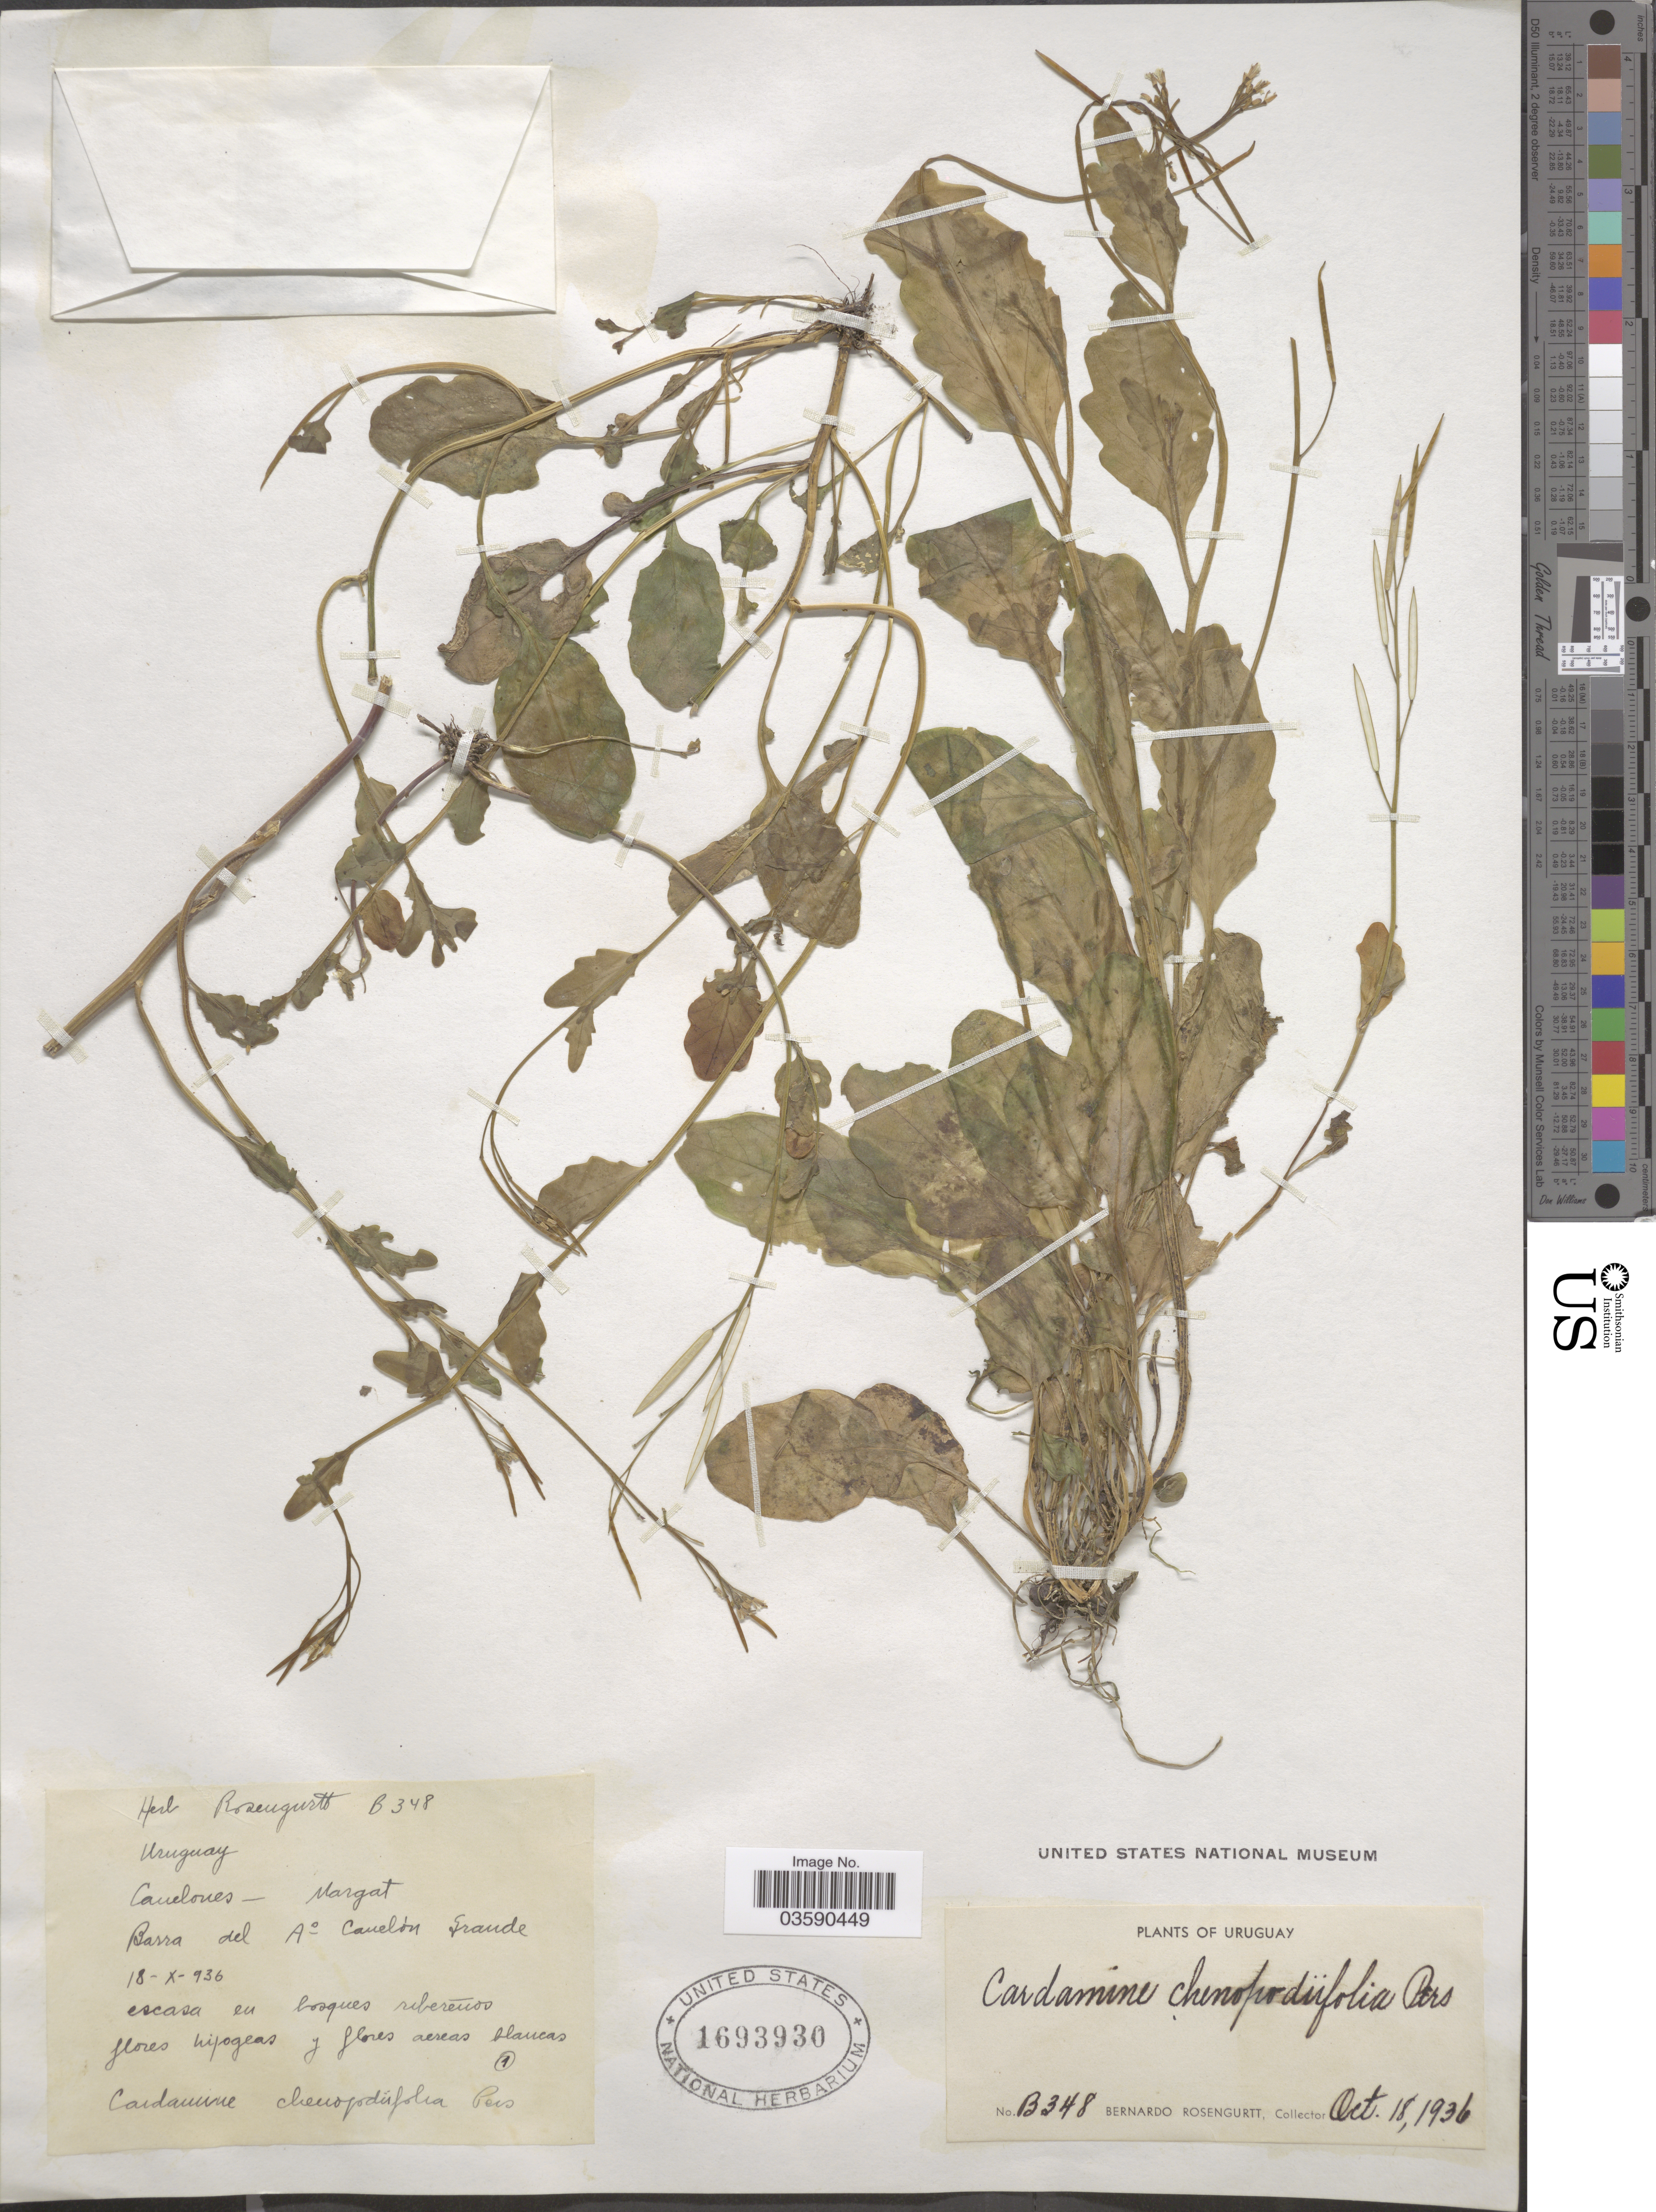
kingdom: Plantae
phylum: Tracheophyta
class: Magnoliopsida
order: Brassicales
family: Brassicaceae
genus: Cardamine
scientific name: Cardamine chenopodifolia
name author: Pers.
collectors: B. Rosengurtt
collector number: B348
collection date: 1936-10-18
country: Uruguay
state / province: Canelones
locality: Canelones-Nargat; Barra del Ao Cauelon Grande.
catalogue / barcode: US 1693930